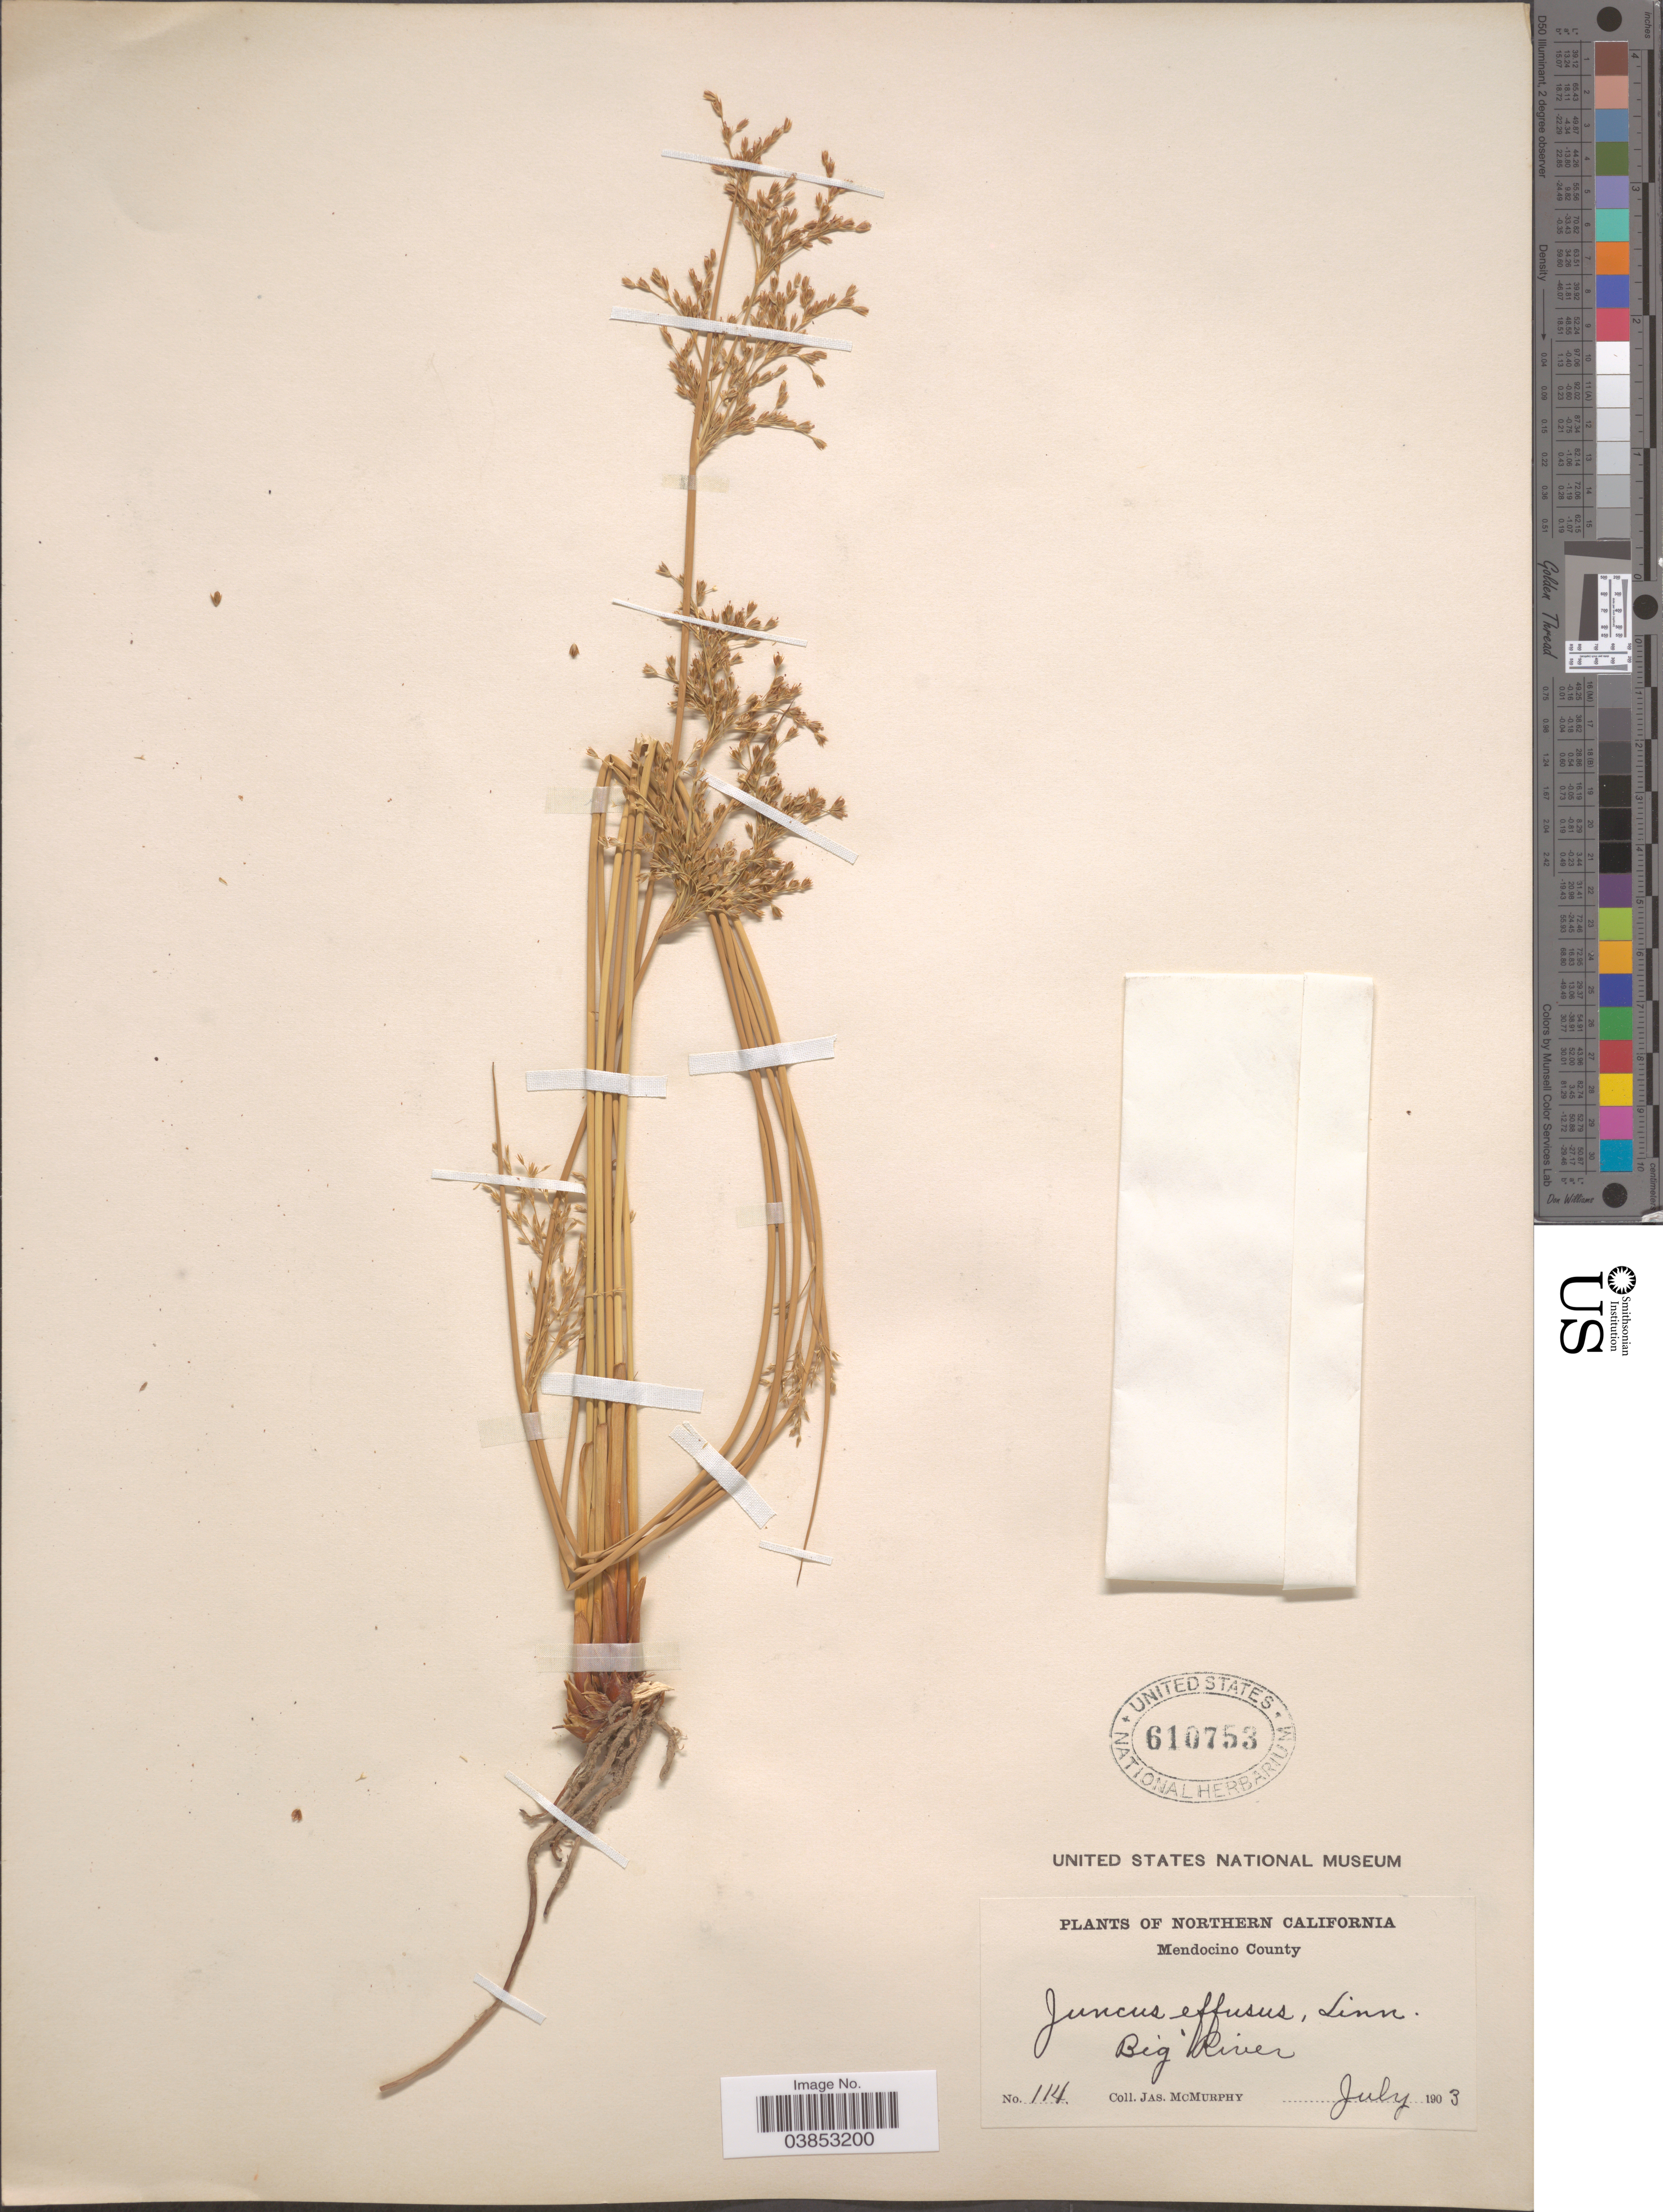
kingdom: Plantae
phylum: Tracheophyta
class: Liliopsida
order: Poales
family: Juncaceae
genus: Juncus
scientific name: Juncus effusus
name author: L.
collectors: J. McMurphy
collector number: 114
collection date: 1903-07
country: United States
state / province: California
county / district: Mendocino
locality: Northern California. Mendocino County. Big River.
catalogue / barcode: US 610753